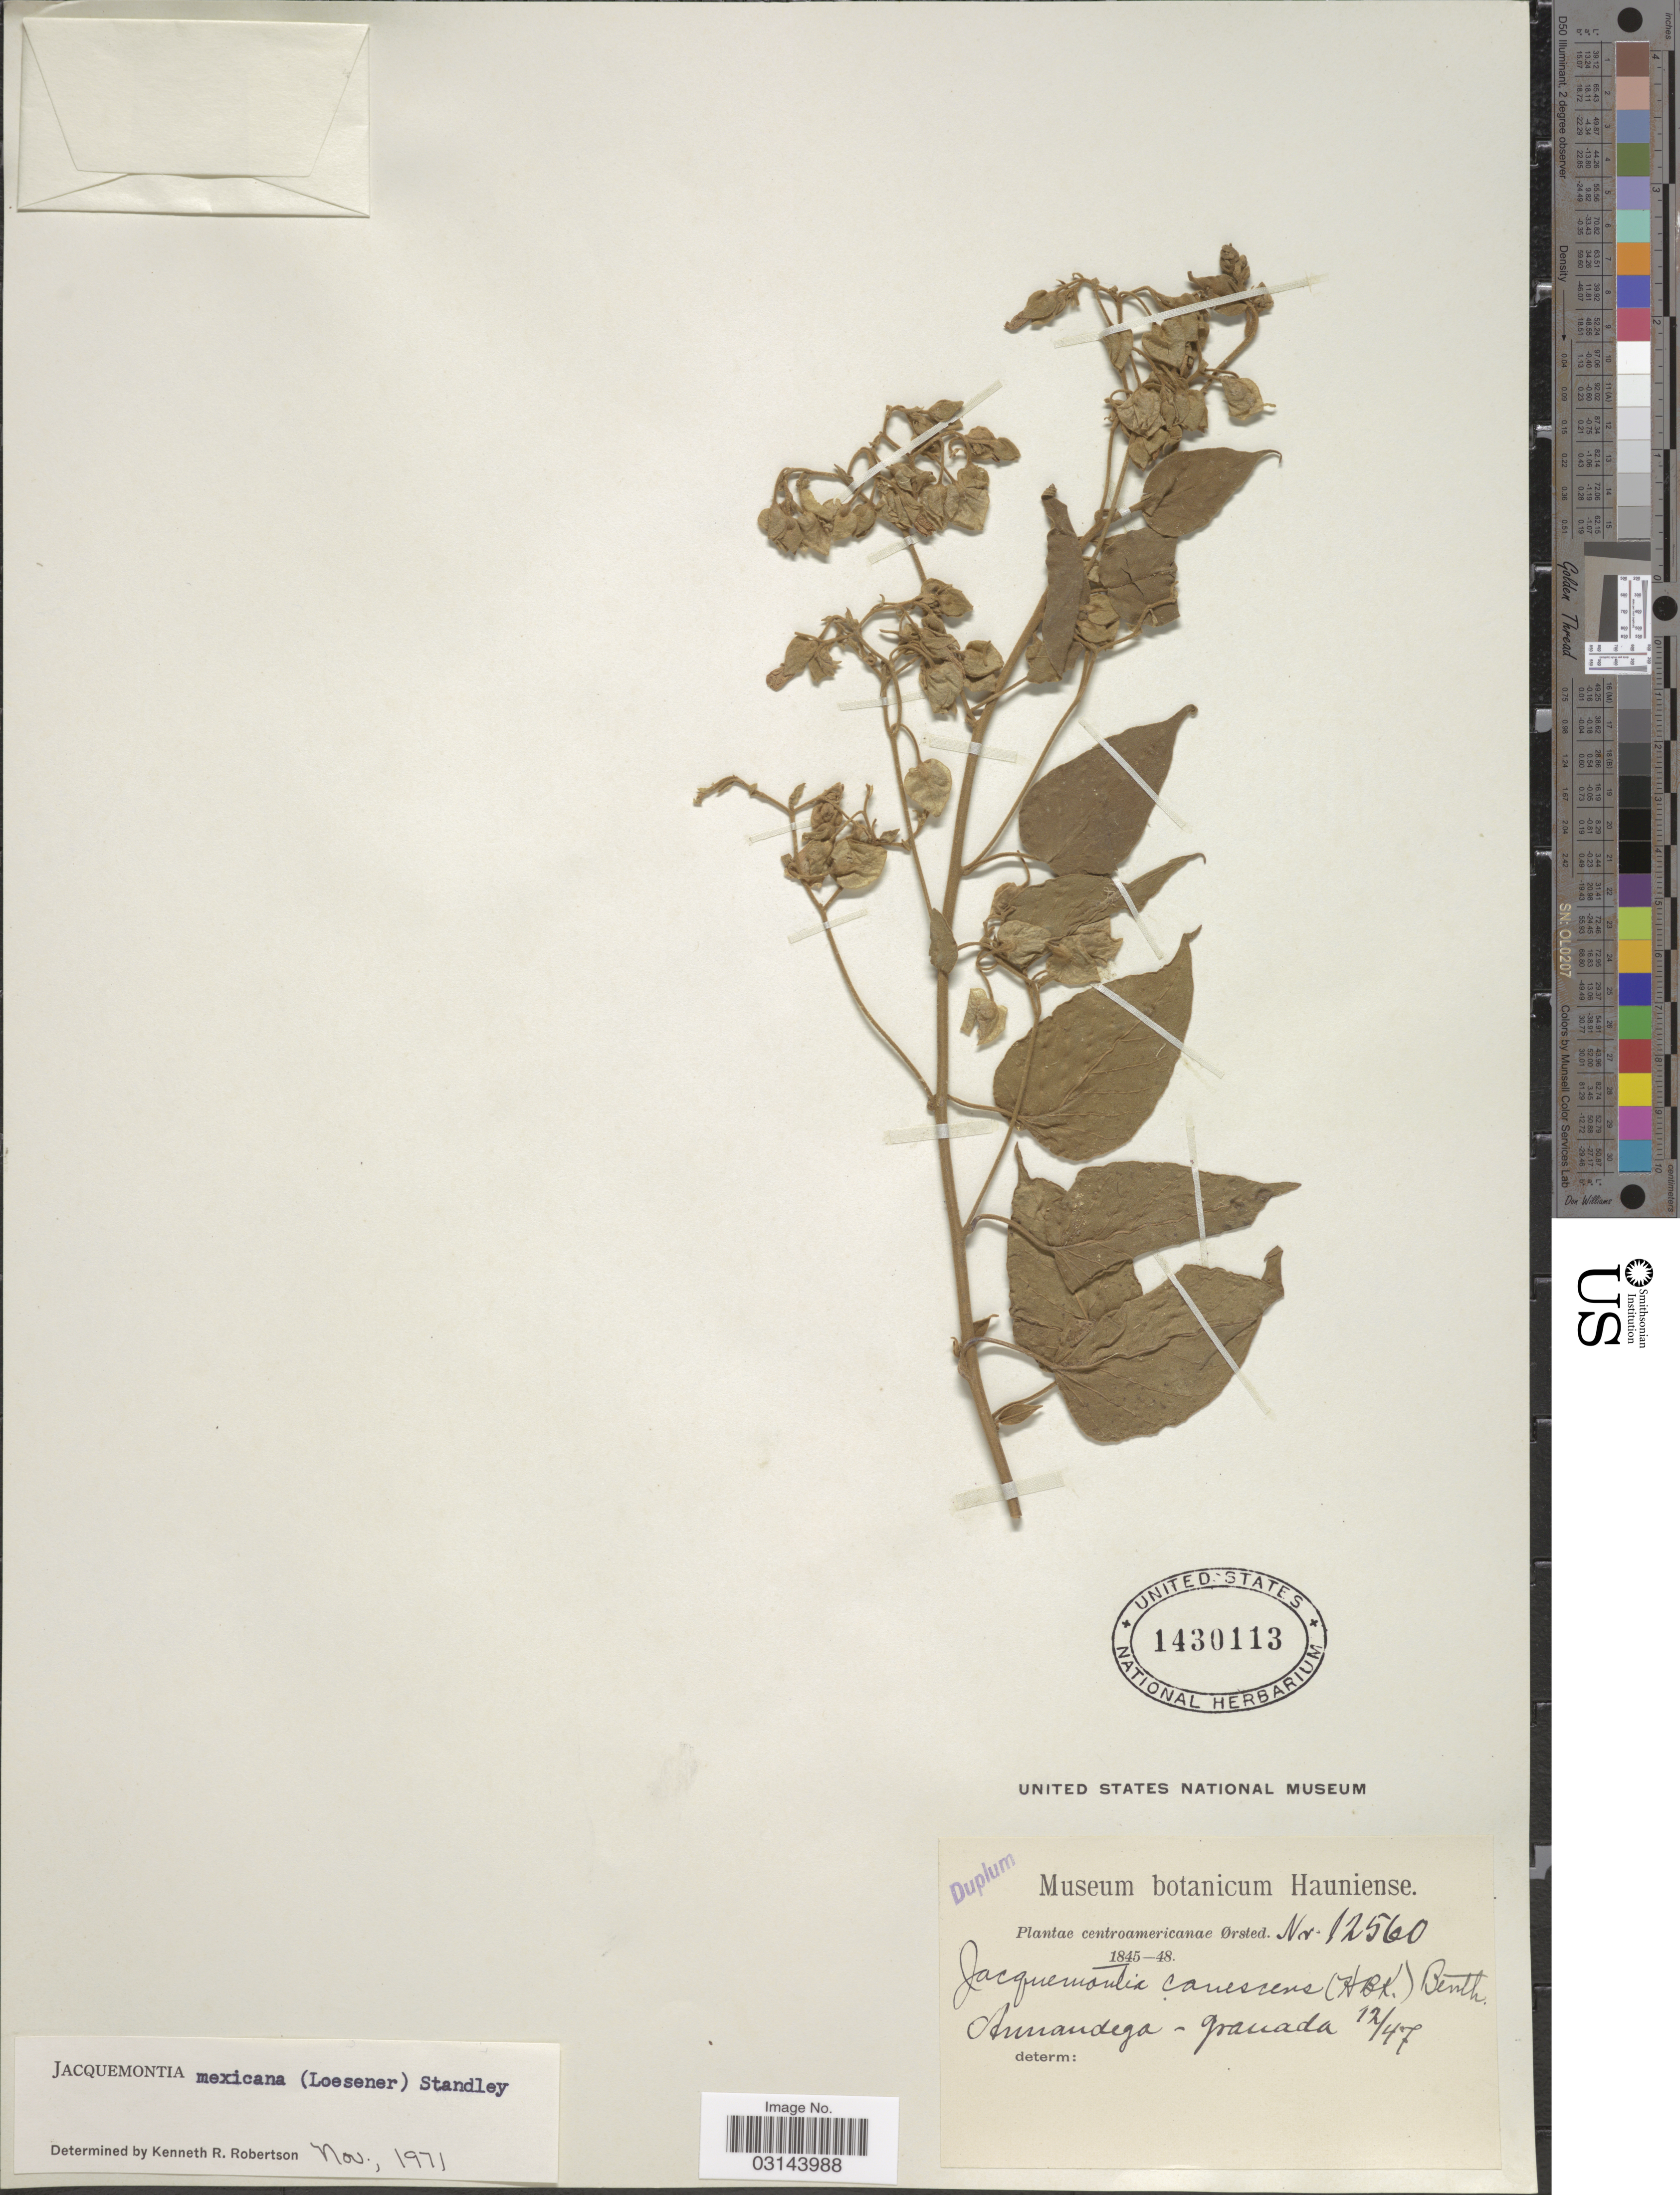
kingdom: Plantae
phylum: Tracheophyta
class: Magnoliopsida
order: Solanales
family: Convolvulaceae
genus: Jacquemontia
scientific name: Jacquemontia mexicana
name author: (Loes.) Standl. & Steyerm.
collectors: Ørsted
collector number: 12560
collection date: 1847-12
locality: Centroamericanae, Annandega-Granada.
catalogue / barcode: US 1430113